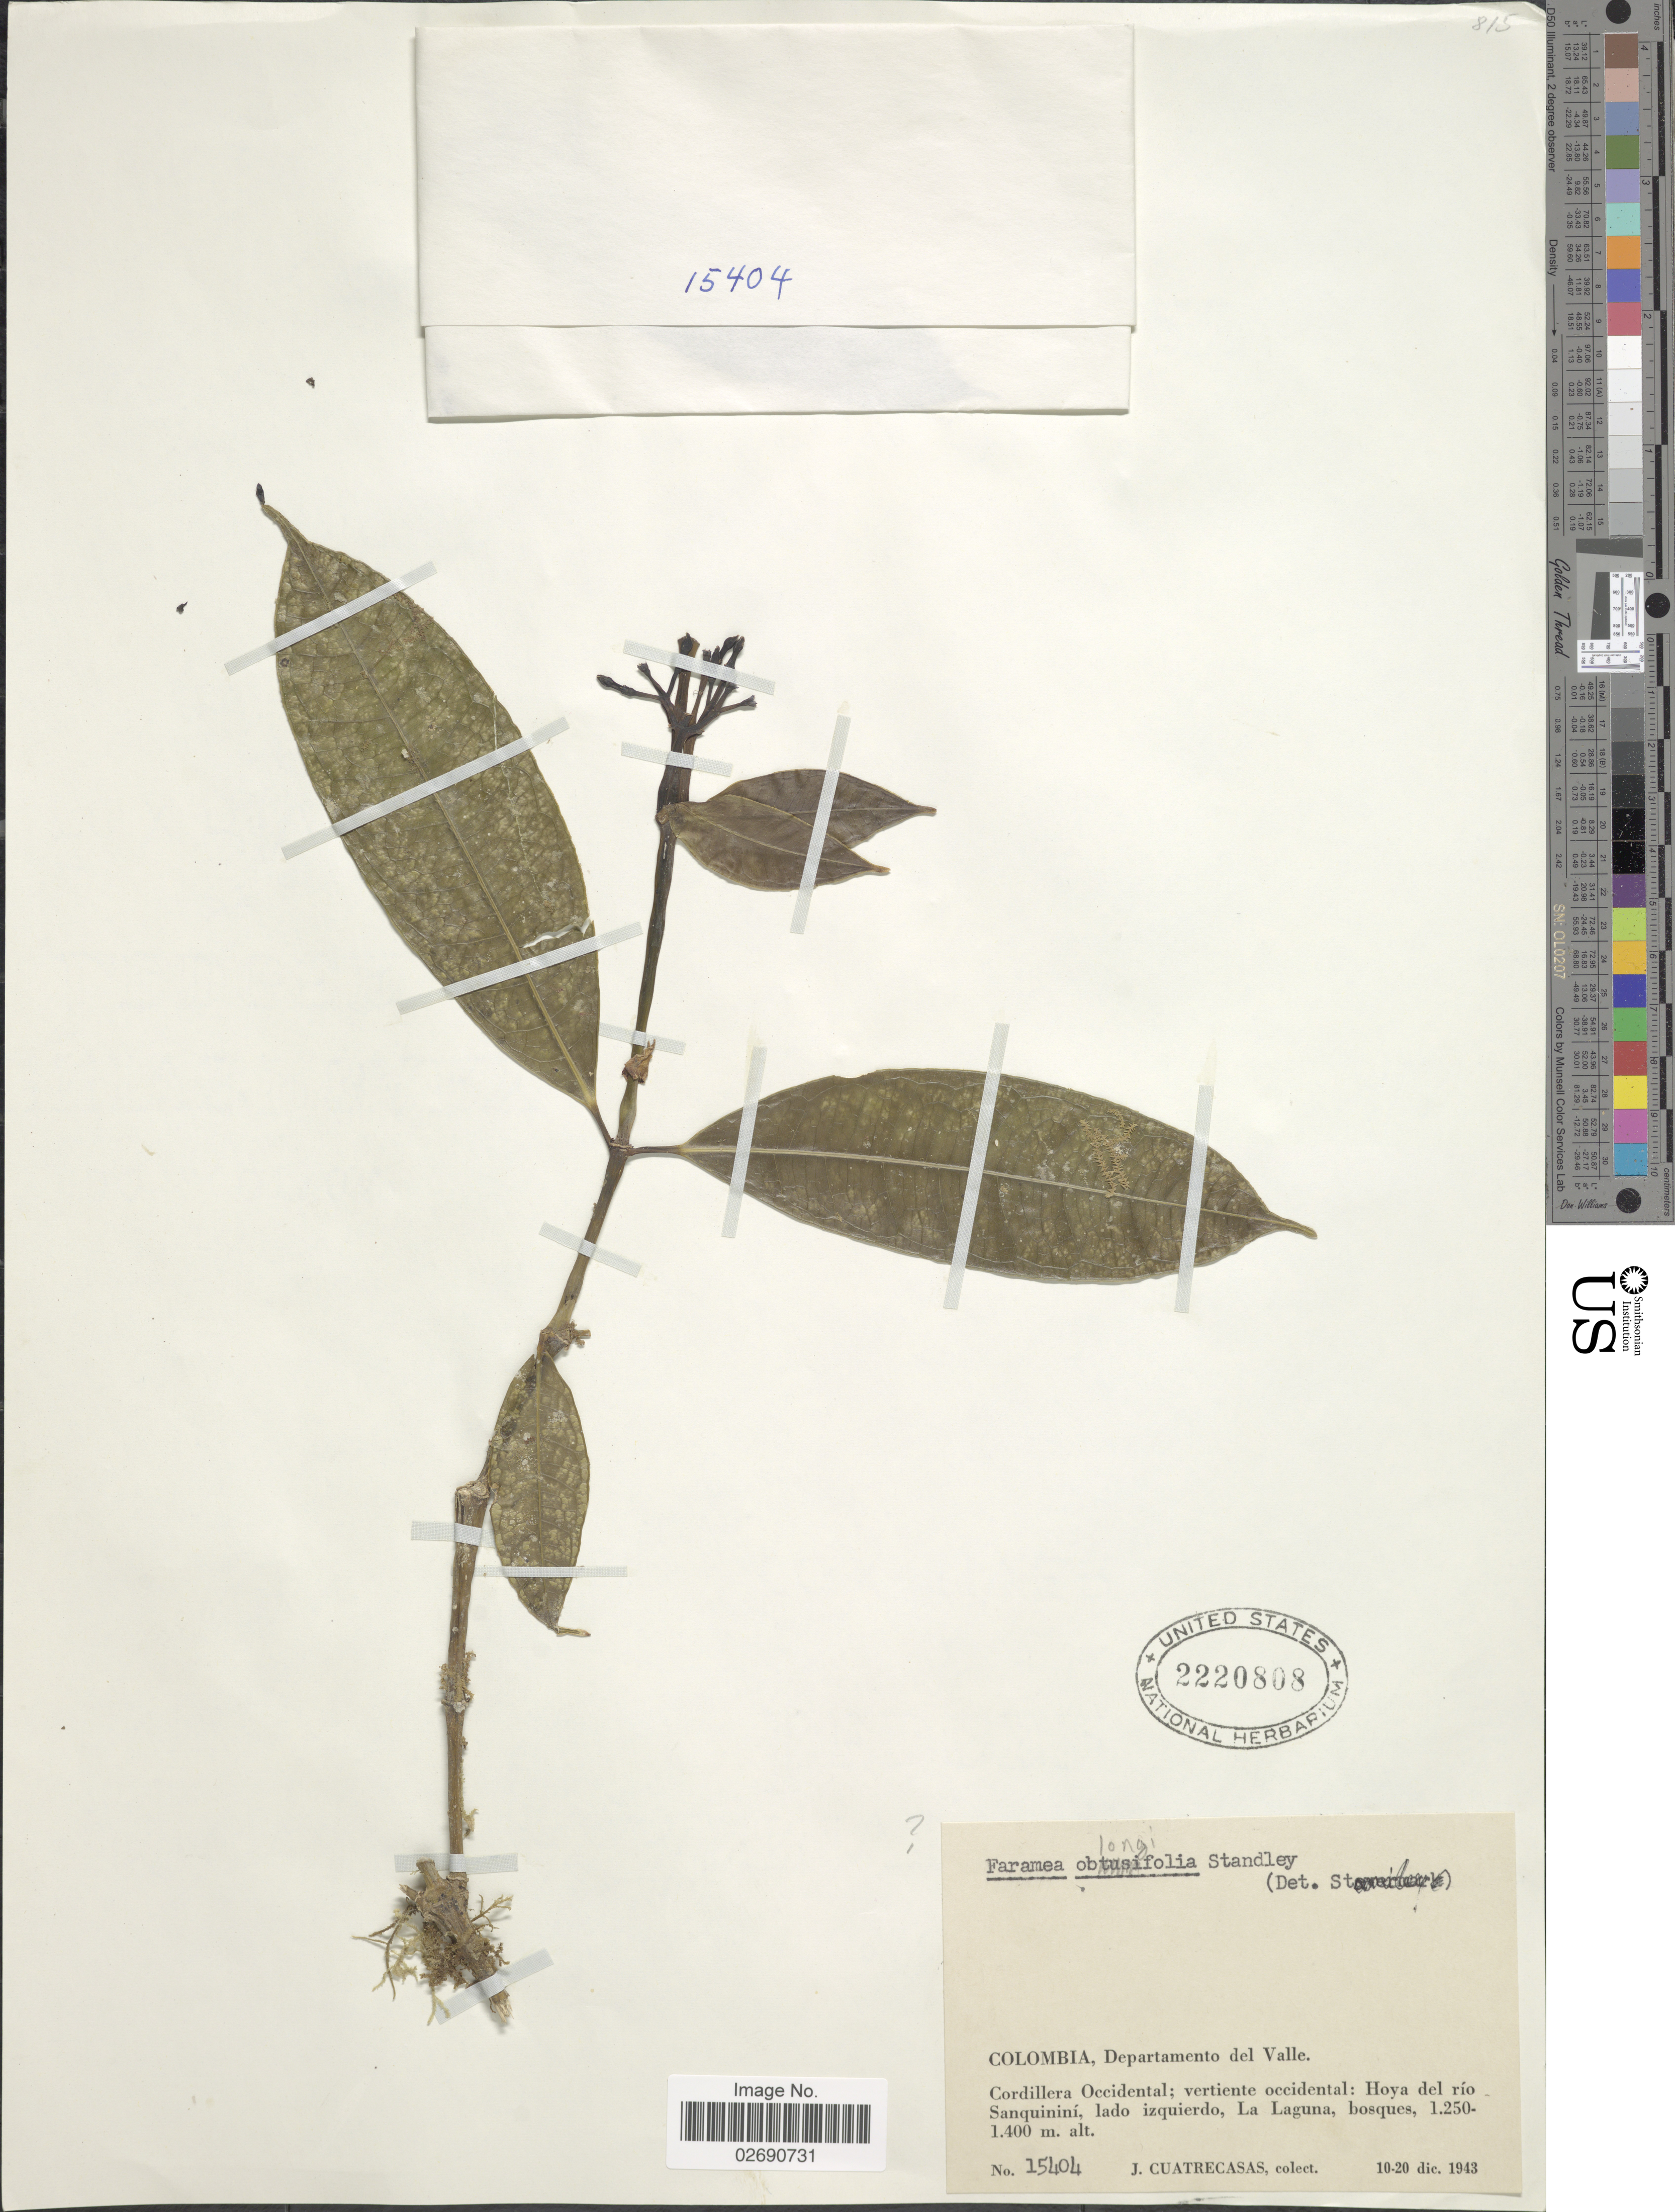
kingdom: Plantae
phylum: Tracheophyta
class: Magnoliopsida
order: Gentianales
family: Rubiaceae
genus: Faramea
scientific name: Faramea oblongifolia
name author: Standl.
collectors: J. Cuatrecasas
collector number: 15404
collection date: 1943-12-10/1943-12-20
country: Colombia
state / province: Valle del Cauca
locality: Departamento del Valle, Cordillera Occidental; vertiente occidental: Hoya del río Sanquininí, lado izquierdo, La Laguna, bosques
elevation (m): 1250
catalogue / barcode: US 2220808